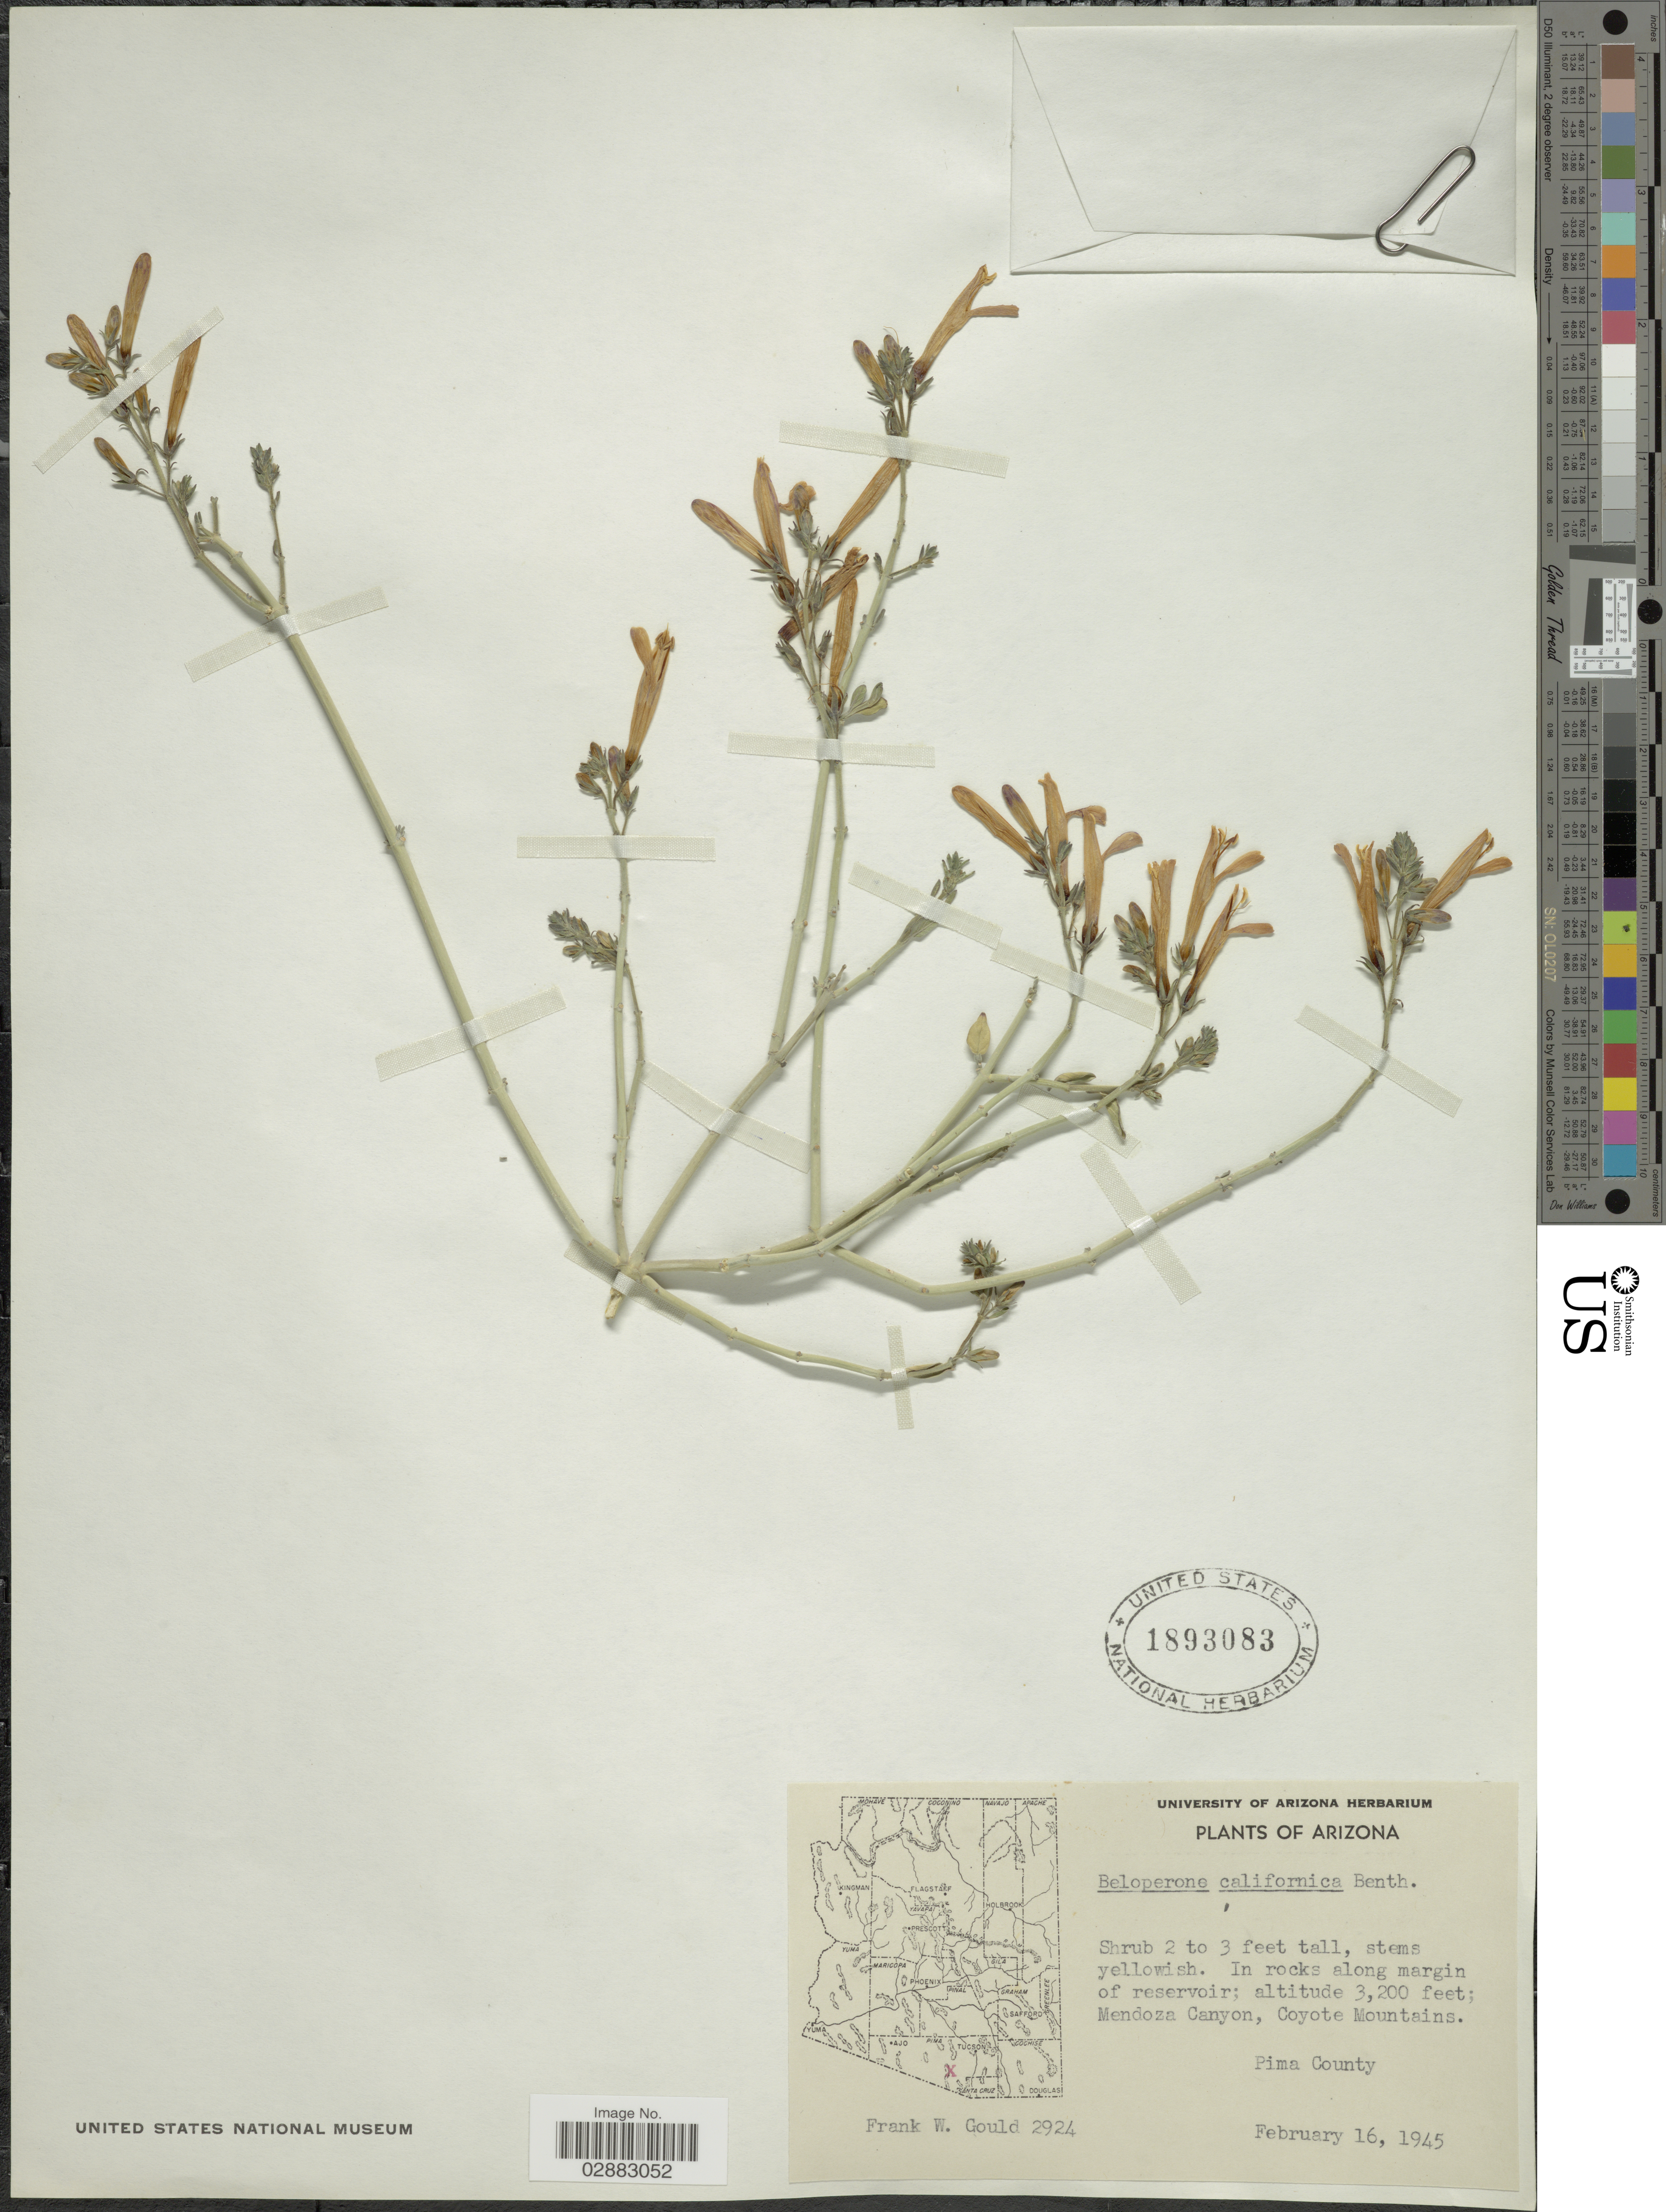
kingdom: Plantae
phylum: Tracheophyta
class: Magnoliopsida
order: Lamiales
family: Acanthaceae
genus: Beloperone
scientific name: Beloperone californica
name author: Benth.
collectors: F. W. Gould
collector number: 2924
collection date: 1945-02-16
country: United States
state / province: Arizona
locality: In rocks along margin of reservoir; Mendoza Canyon, Coyote Mountains. Pima County.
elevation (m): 975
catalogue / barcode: US 1893083